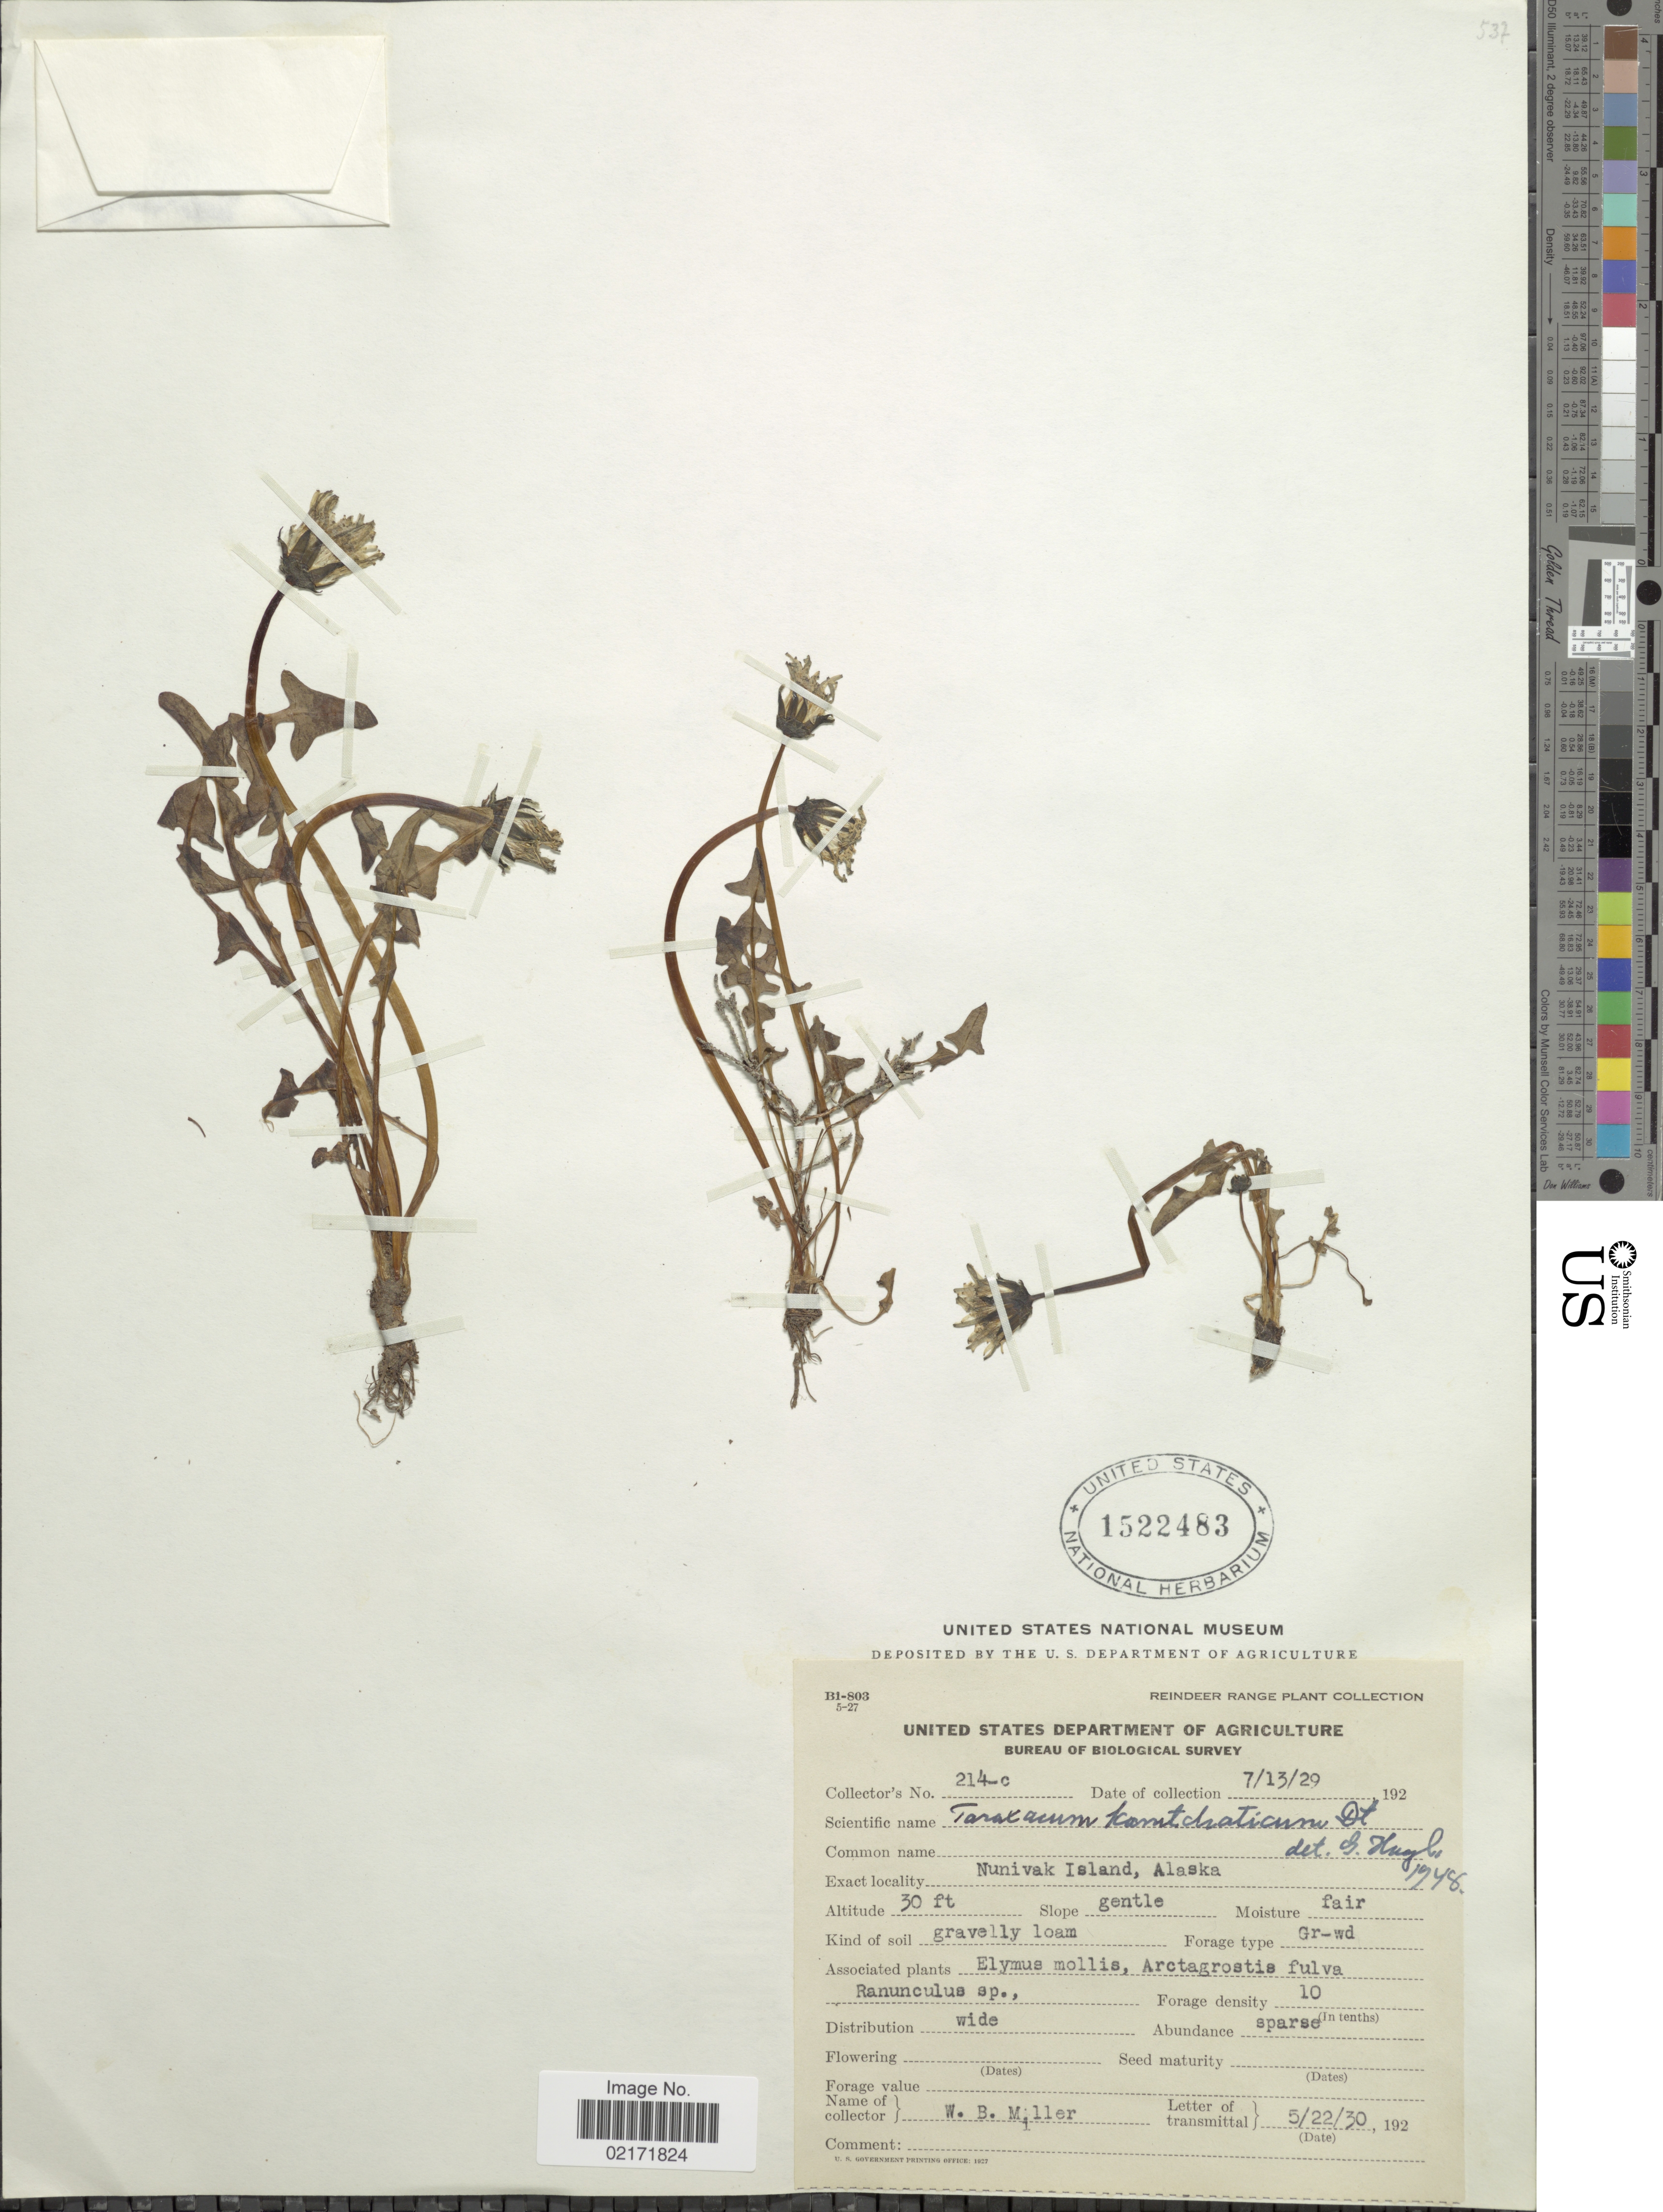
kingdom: Plantae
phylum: Tracheophyta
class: Magnoliopsida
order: Asterales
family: Asteraceae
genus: Taraxacum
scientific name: Taraxacum alaskanum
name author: Rydb.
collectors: W. Miller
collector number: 214-c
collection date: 1929-07-13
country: United States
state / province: Alaska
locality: Nunivak Island.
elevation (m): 9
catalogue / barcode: US 1522483